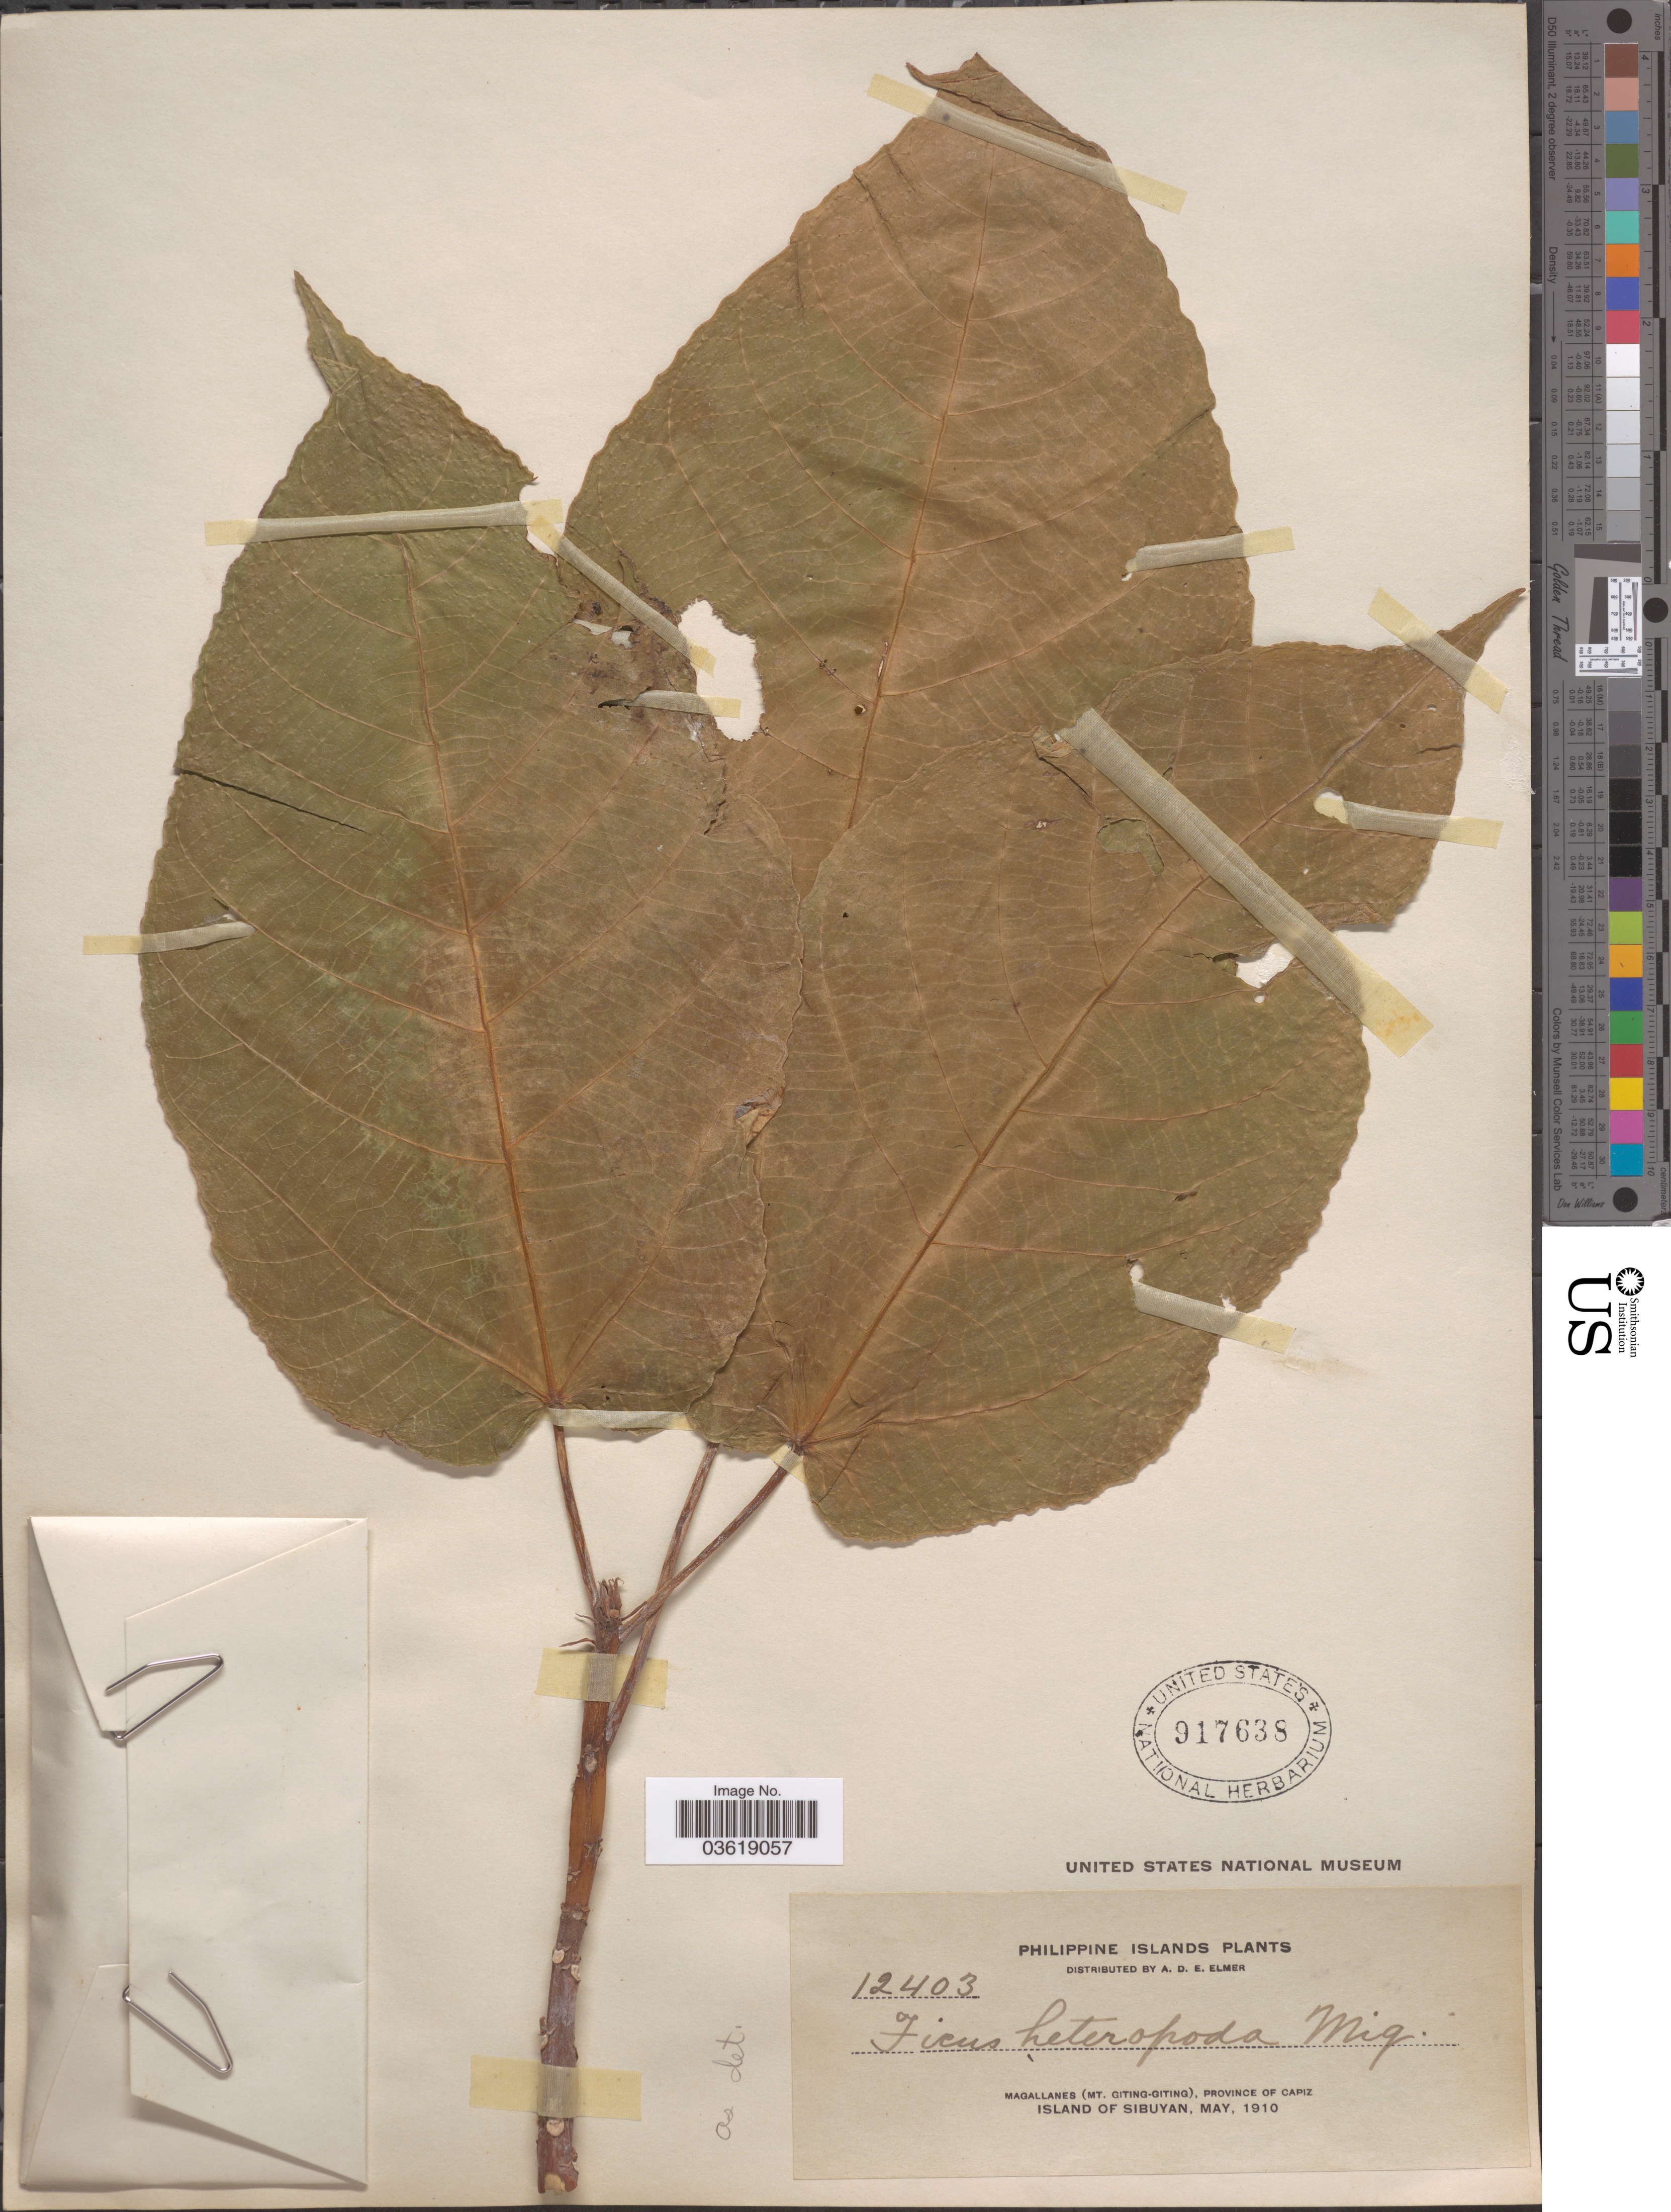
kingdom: Plantae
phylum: Tracheophyta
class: Magnoliopsida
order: Rosales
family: Moraceae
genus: Ficus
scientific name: Ficus heteropoda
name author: Miq.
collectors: A. D. E. Elmer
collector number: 12403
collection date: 1910-05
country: Philippines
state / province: Western Visayas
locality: Philippine Islands. Magallanes (Mt. Giting-Giting), Province of Capiz. Island of Sibuyan.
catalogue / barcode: US 917638